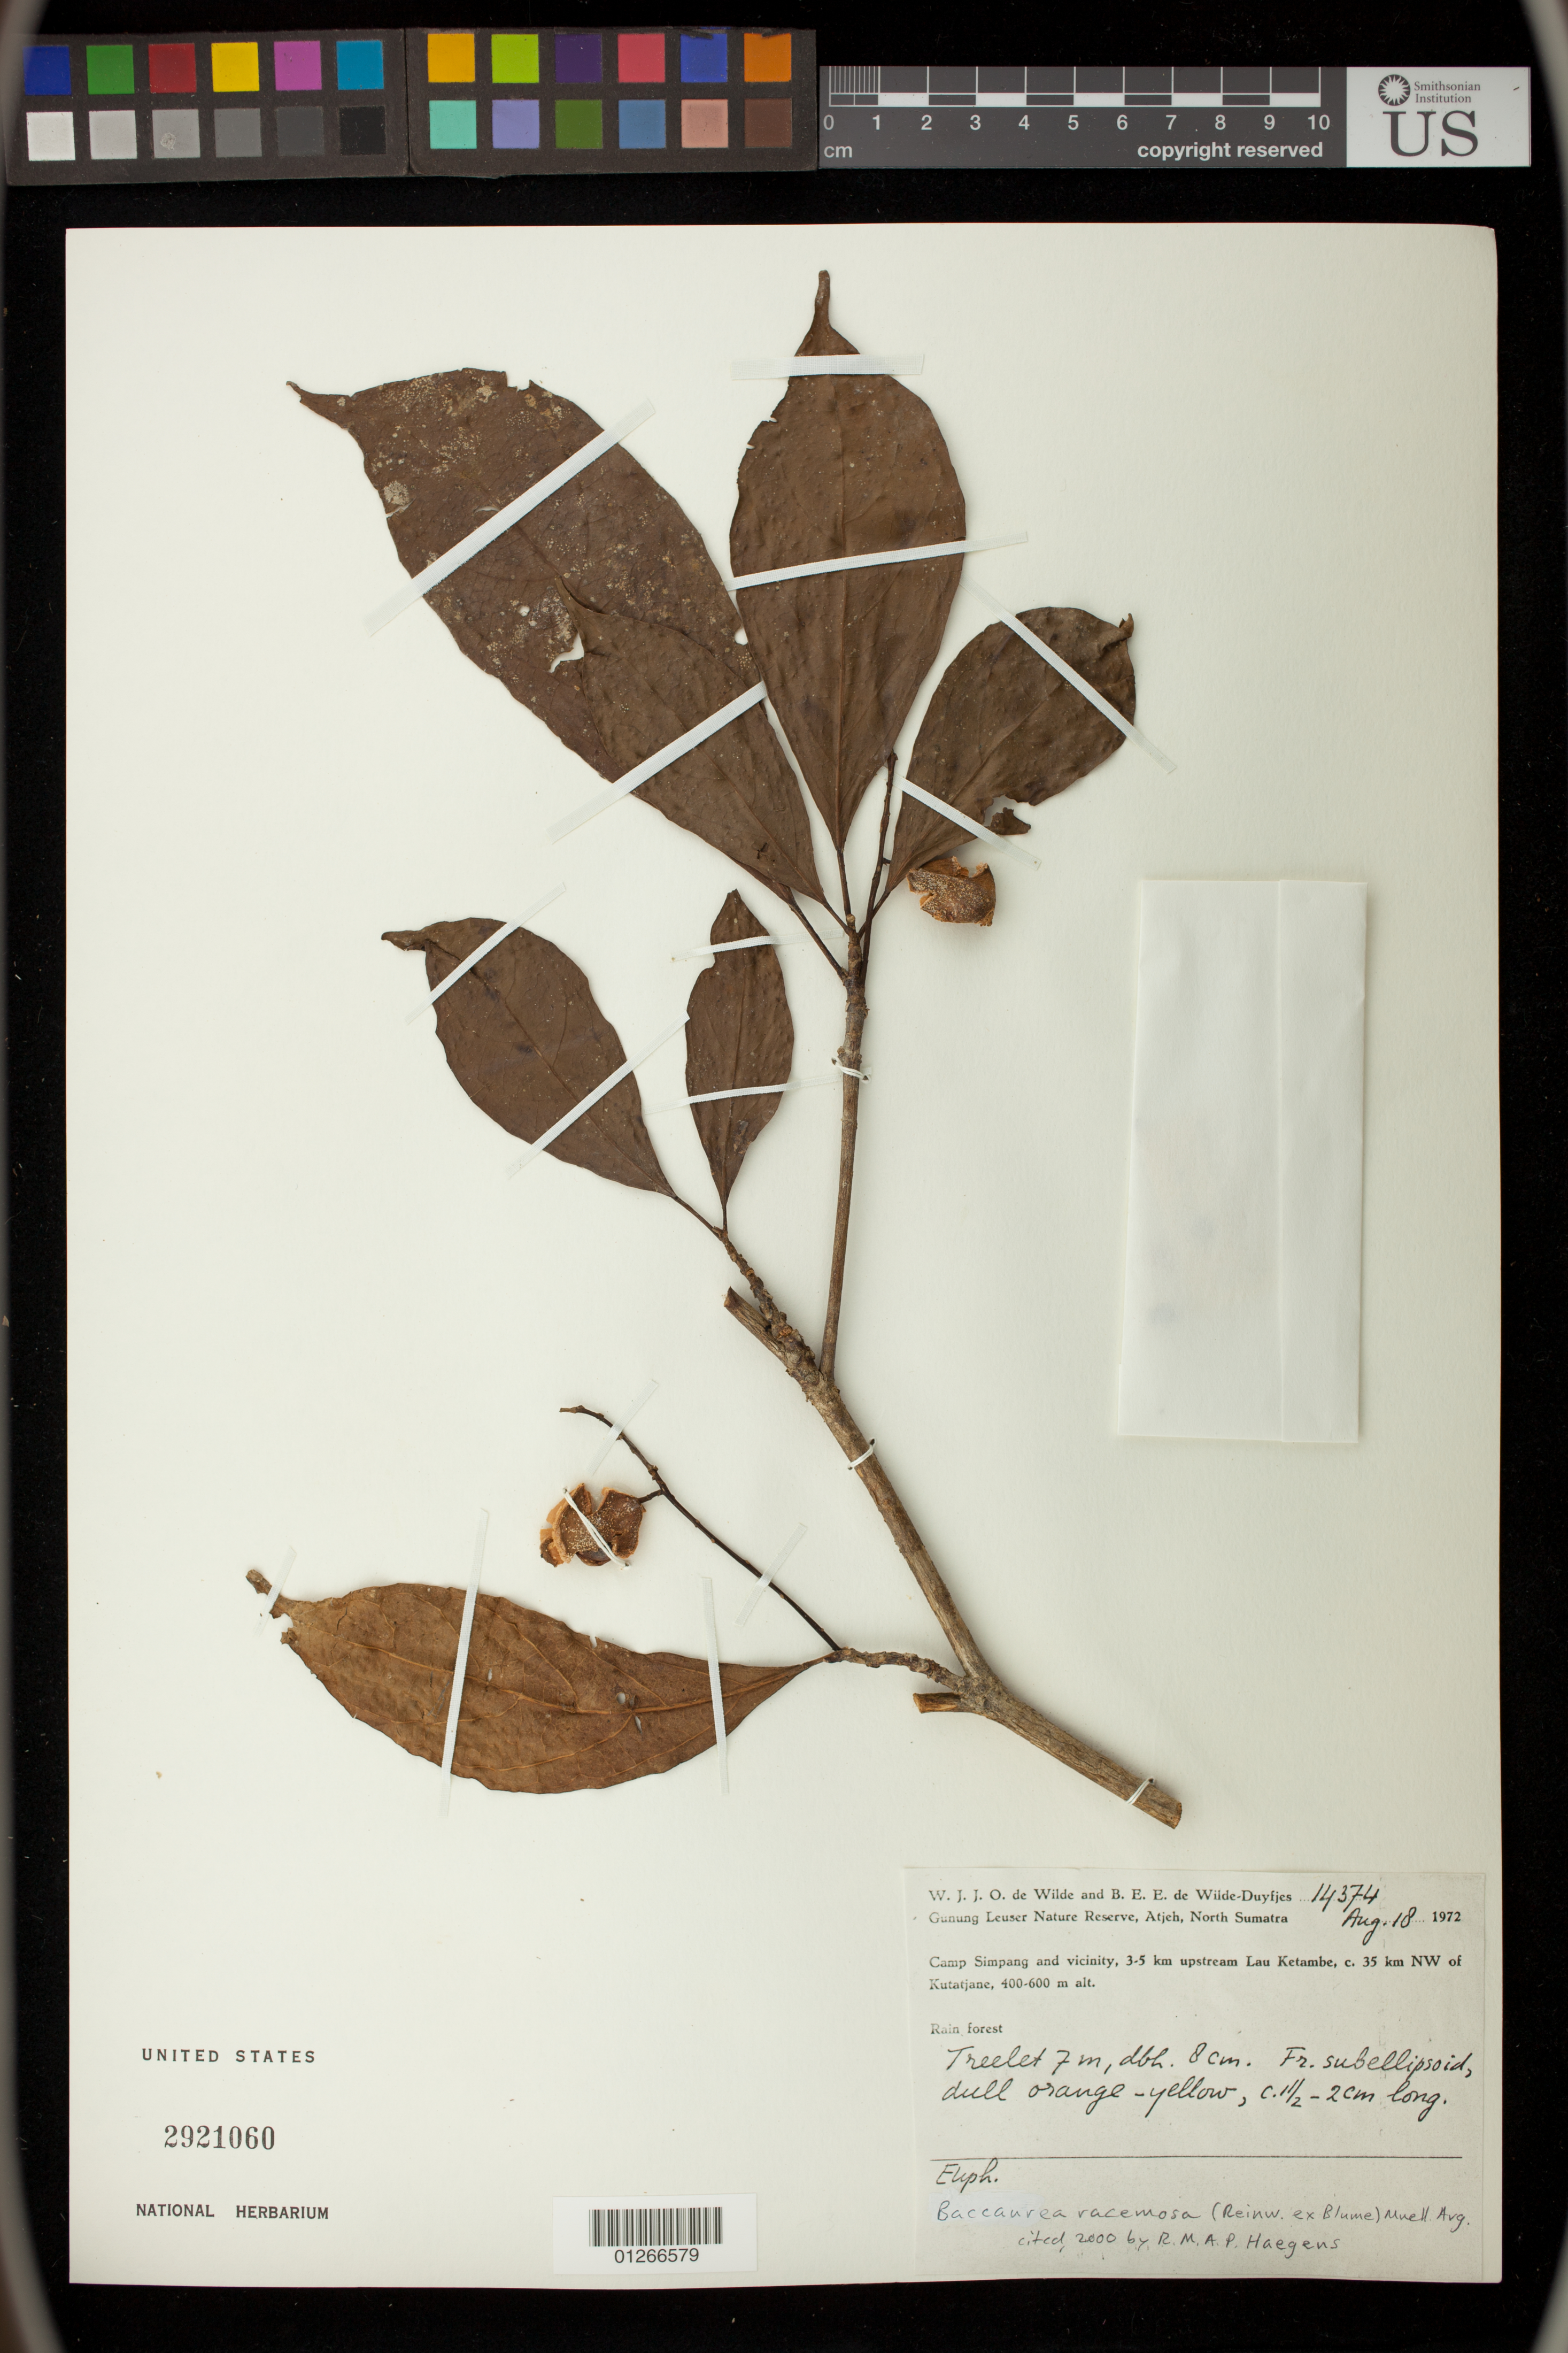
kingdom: Plantae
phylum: Tracheophyta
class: Magnoliopsida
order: Malpighiales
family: Phyllanthaceae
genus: Baccaurea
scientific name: Baccaurea racemosa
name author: (Reinw.) Müll. Arg.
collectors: W. J. de Wilde & B. E. de Wilde-Duyfjes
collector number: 14374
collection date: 1972-08-18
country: Indonesia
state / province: Sumatra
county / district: Aceh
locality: Gunung Leuser Nature Reserve, Atjeh, North Sumatra. Camp Simpang and Vicinity, 3-5 km upstream Lau Ketambe, c. 35 km NW of Kutatjane.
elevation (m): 400